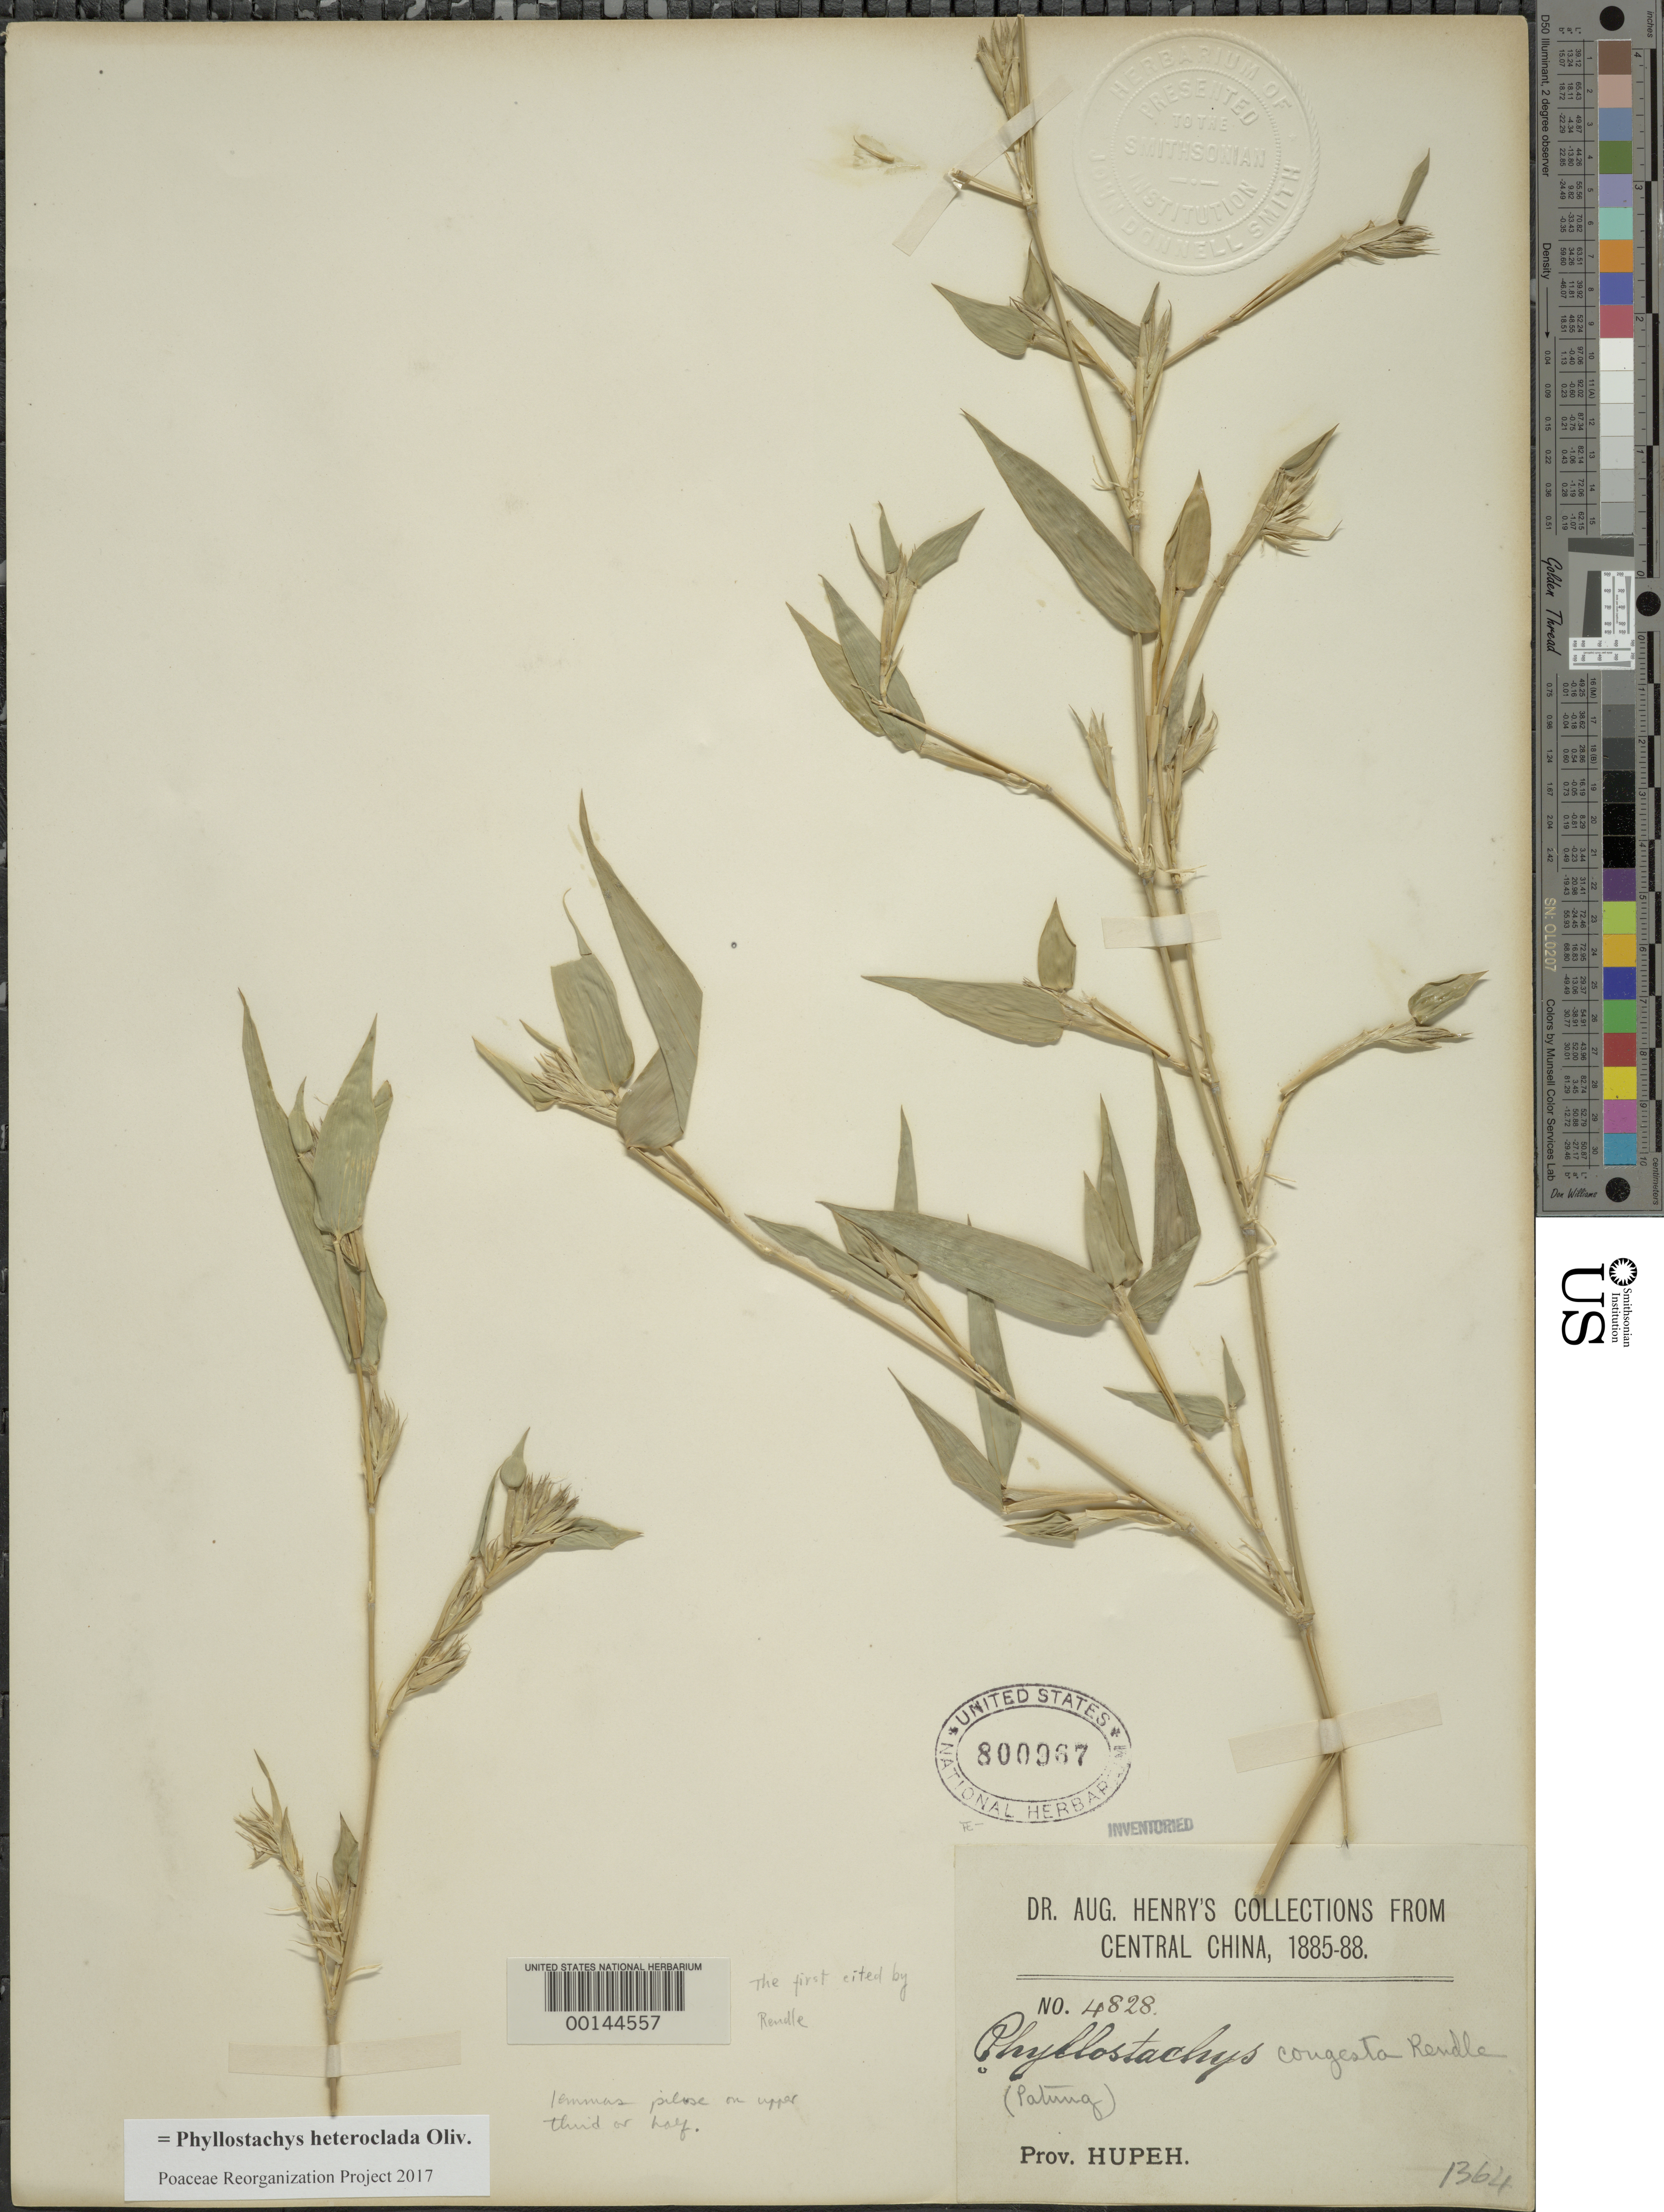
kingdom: Plantae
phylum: Tracheophyta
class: Liliopsida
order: Poales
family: Poaceae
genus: Phyllostachys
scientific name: Phyllostachys heteroclada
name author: Oliv.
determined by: Poaceae Reorganization Project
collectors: A. Henry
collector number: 4828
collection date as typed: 1885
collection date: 1885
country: China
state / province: Hubei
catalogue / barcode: US 800967